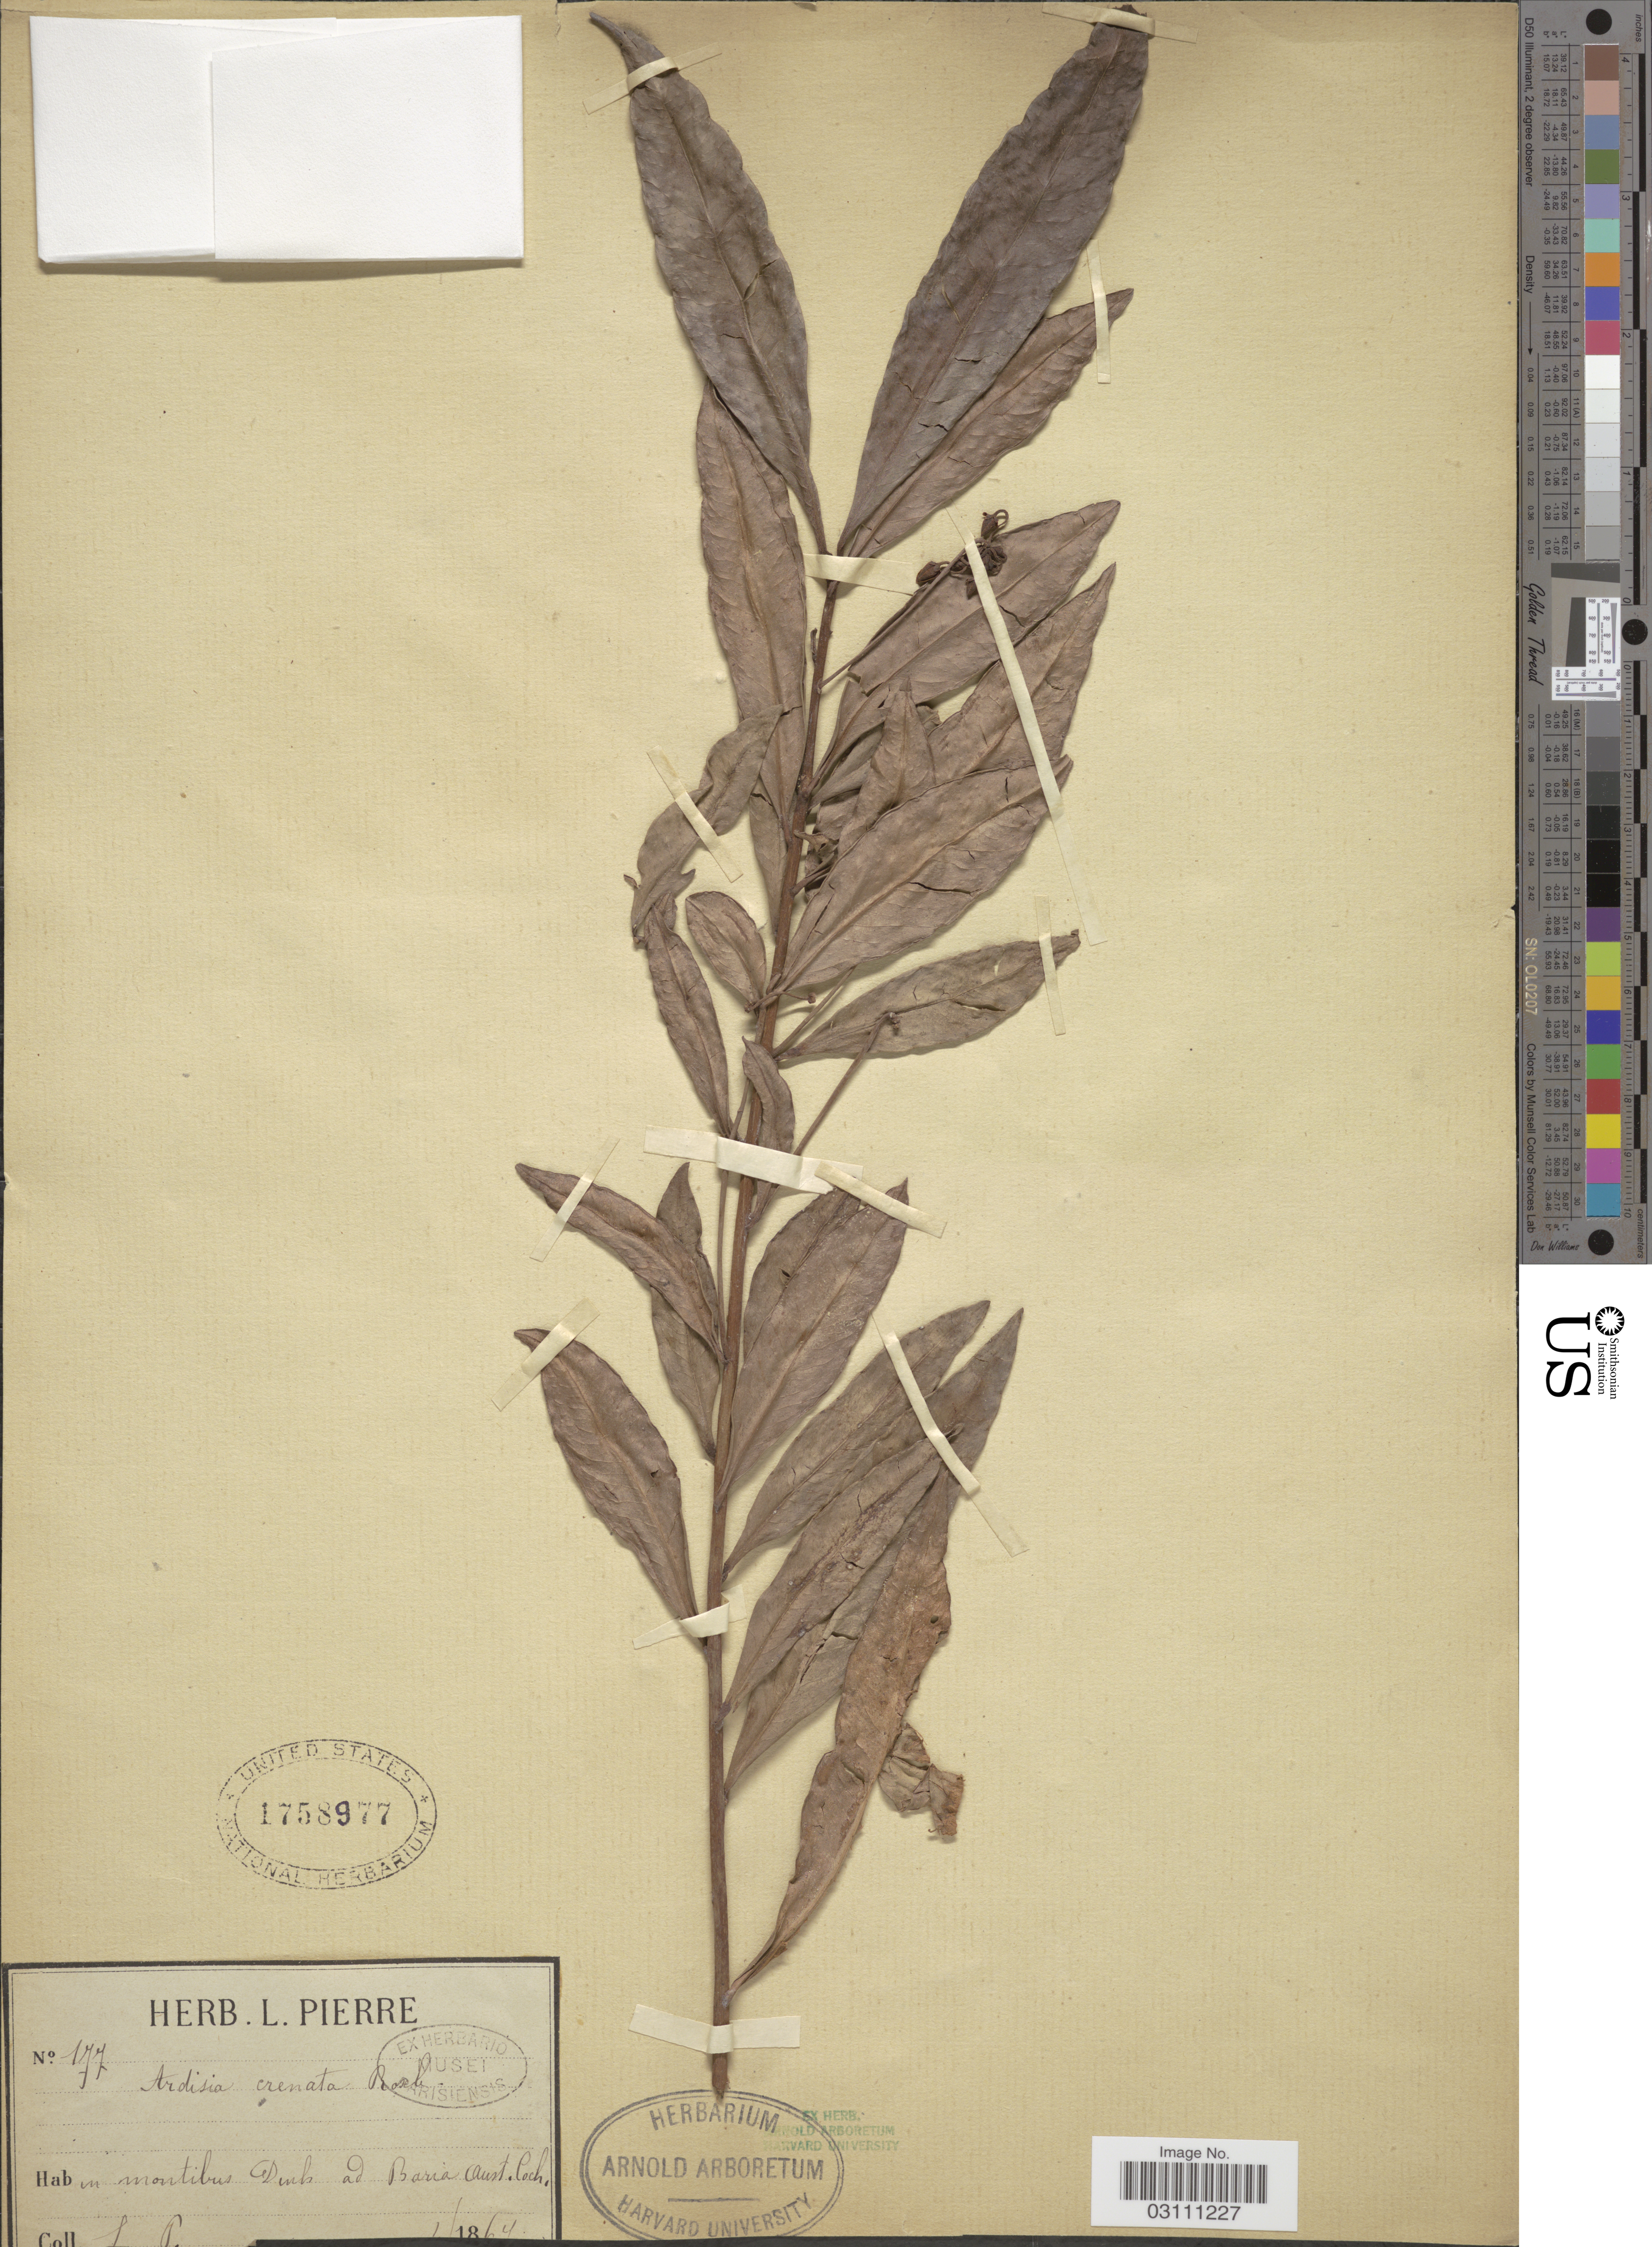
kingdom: Plantae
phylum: Tracheophyta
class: Magnoliopsida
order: Ericales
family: Primulaceae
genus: Ardisia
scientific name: Ardisia crenata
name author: Sims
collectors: L. Pierre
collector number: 177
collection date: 1864-01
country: Vietnam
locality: In montibus Dinh ad Baria Aust. Coch.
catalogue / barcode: US 1758977